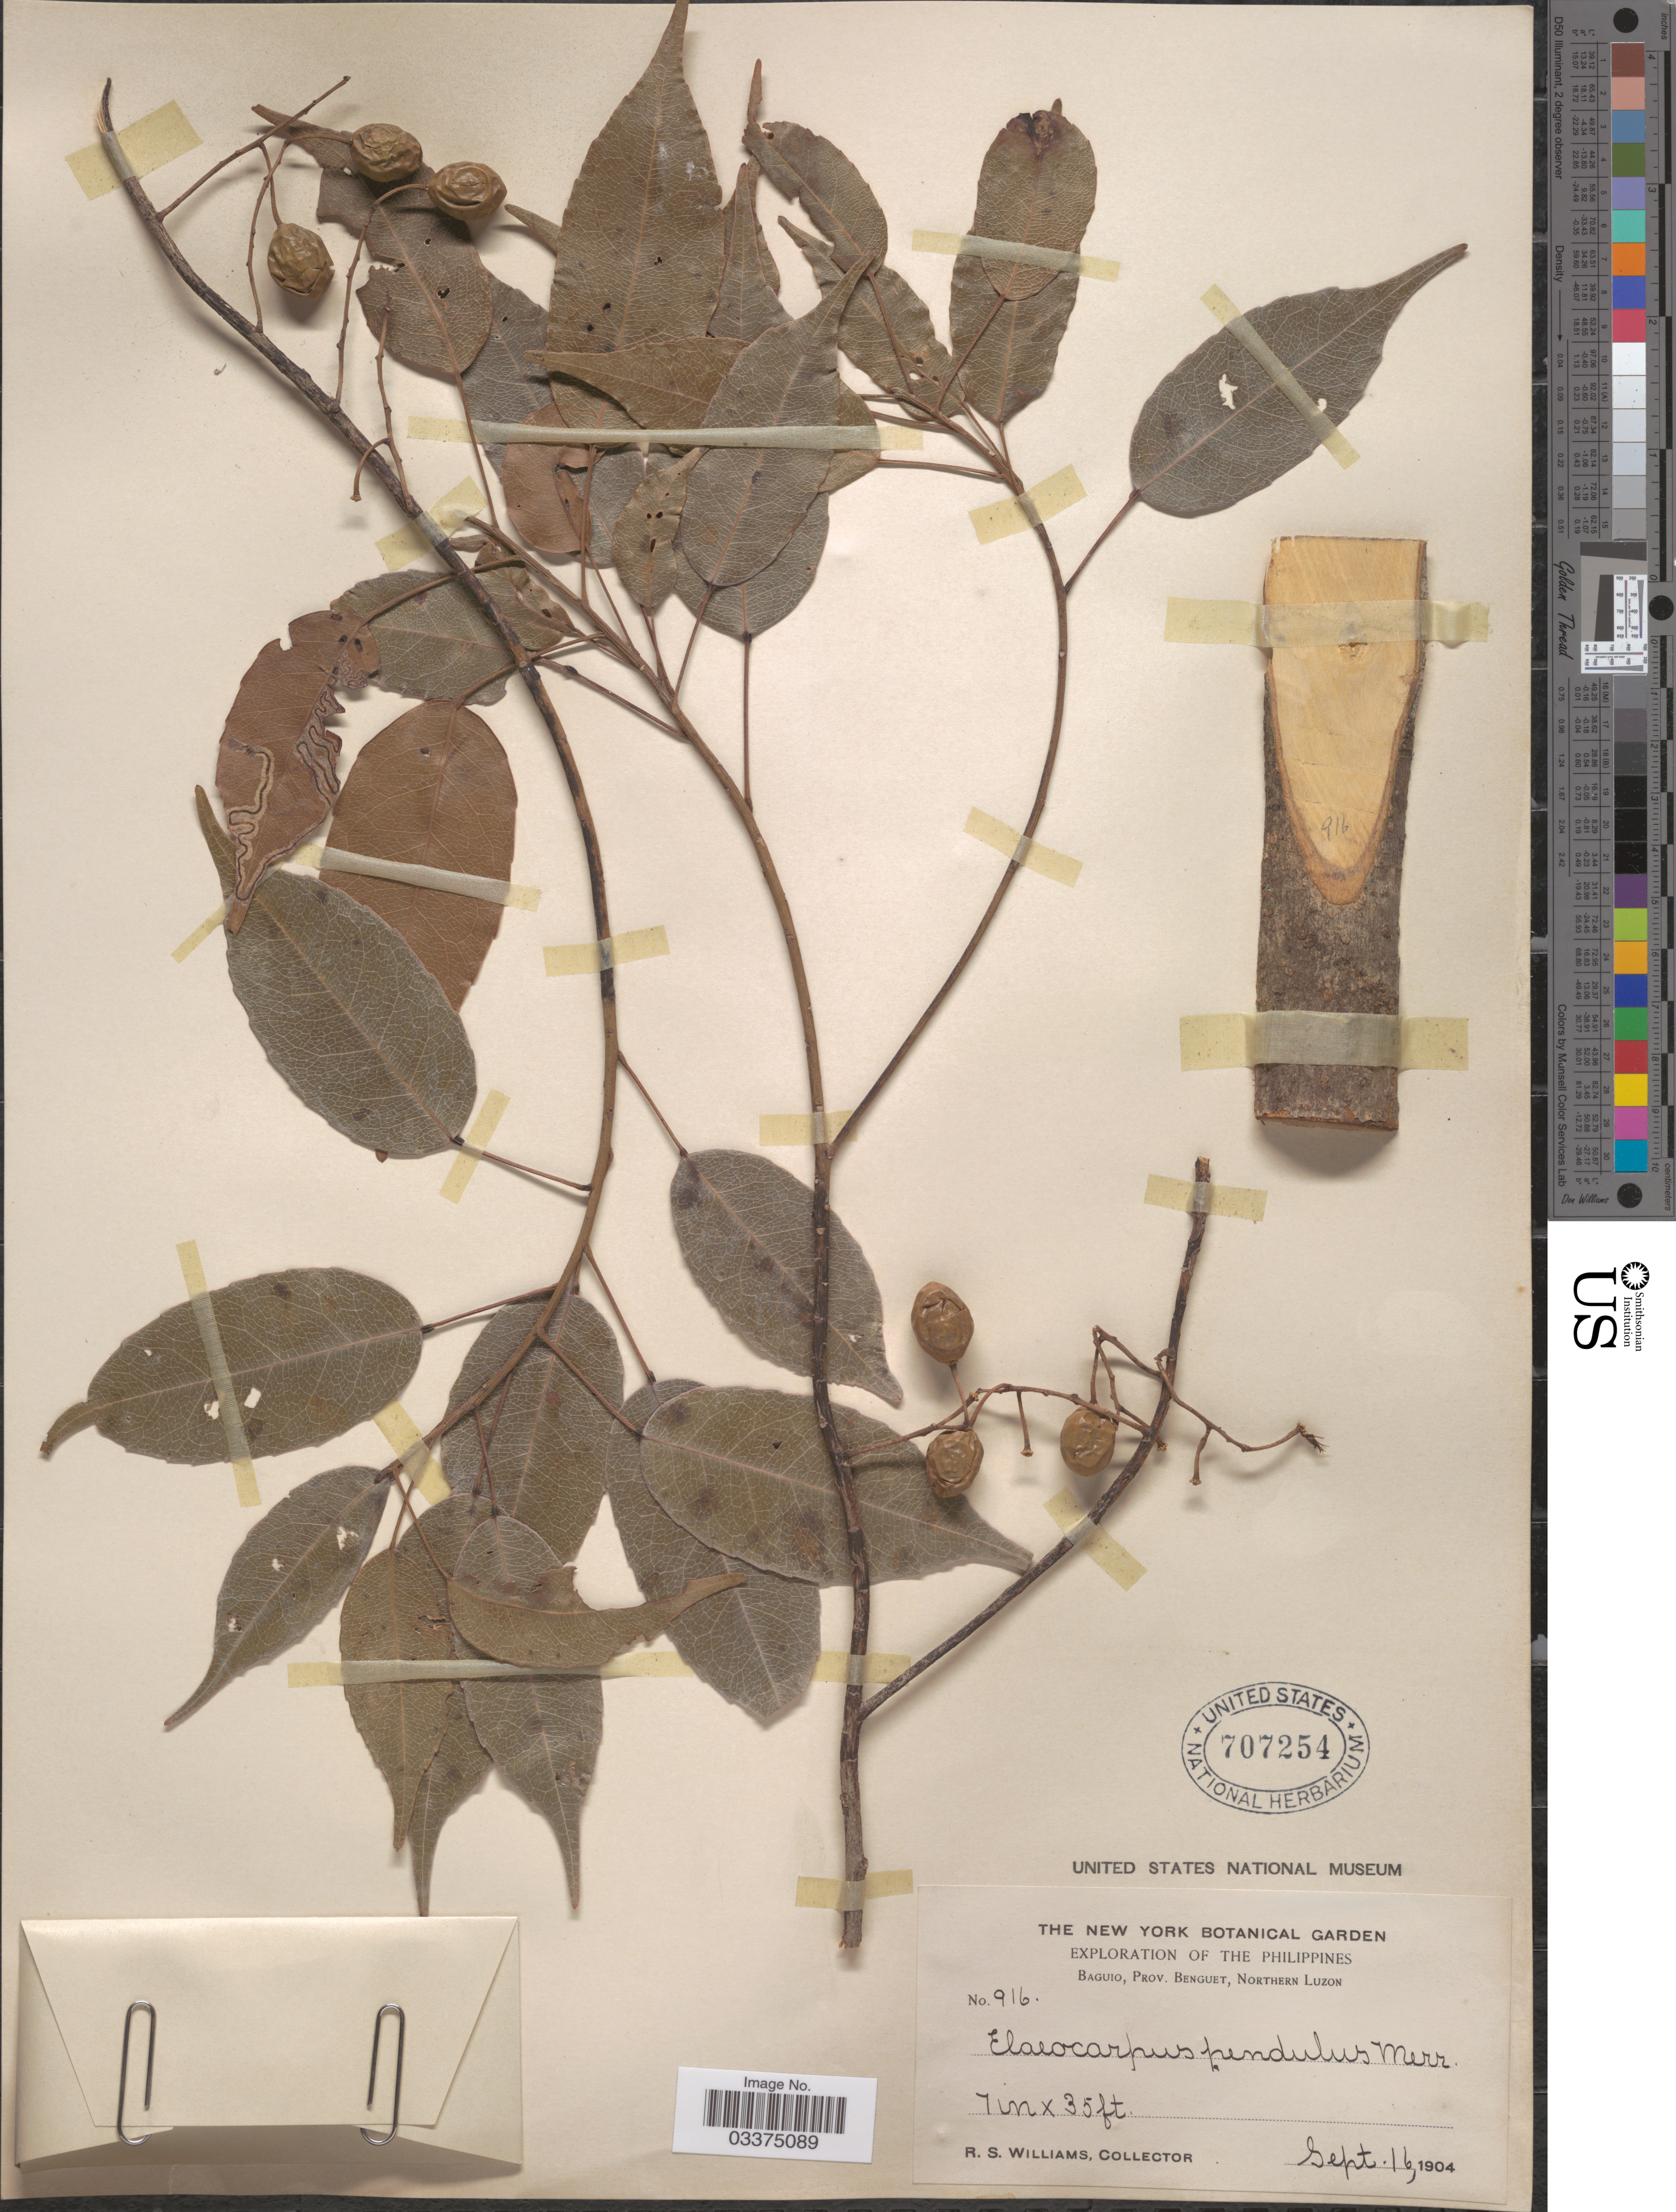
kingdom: Plantae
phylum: Tracheophyta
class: Magnoliopsida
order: Oxalidales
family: Elaeocarpaceae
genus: Elaeocarpus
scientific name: Elaeocarpus pendulus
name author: Merr.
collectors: R. S. Williams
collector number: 916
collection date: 1904-09-16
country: Philippines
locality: Baguio, Prov. Benguet, Northern Luzon.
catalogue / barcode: US 707254